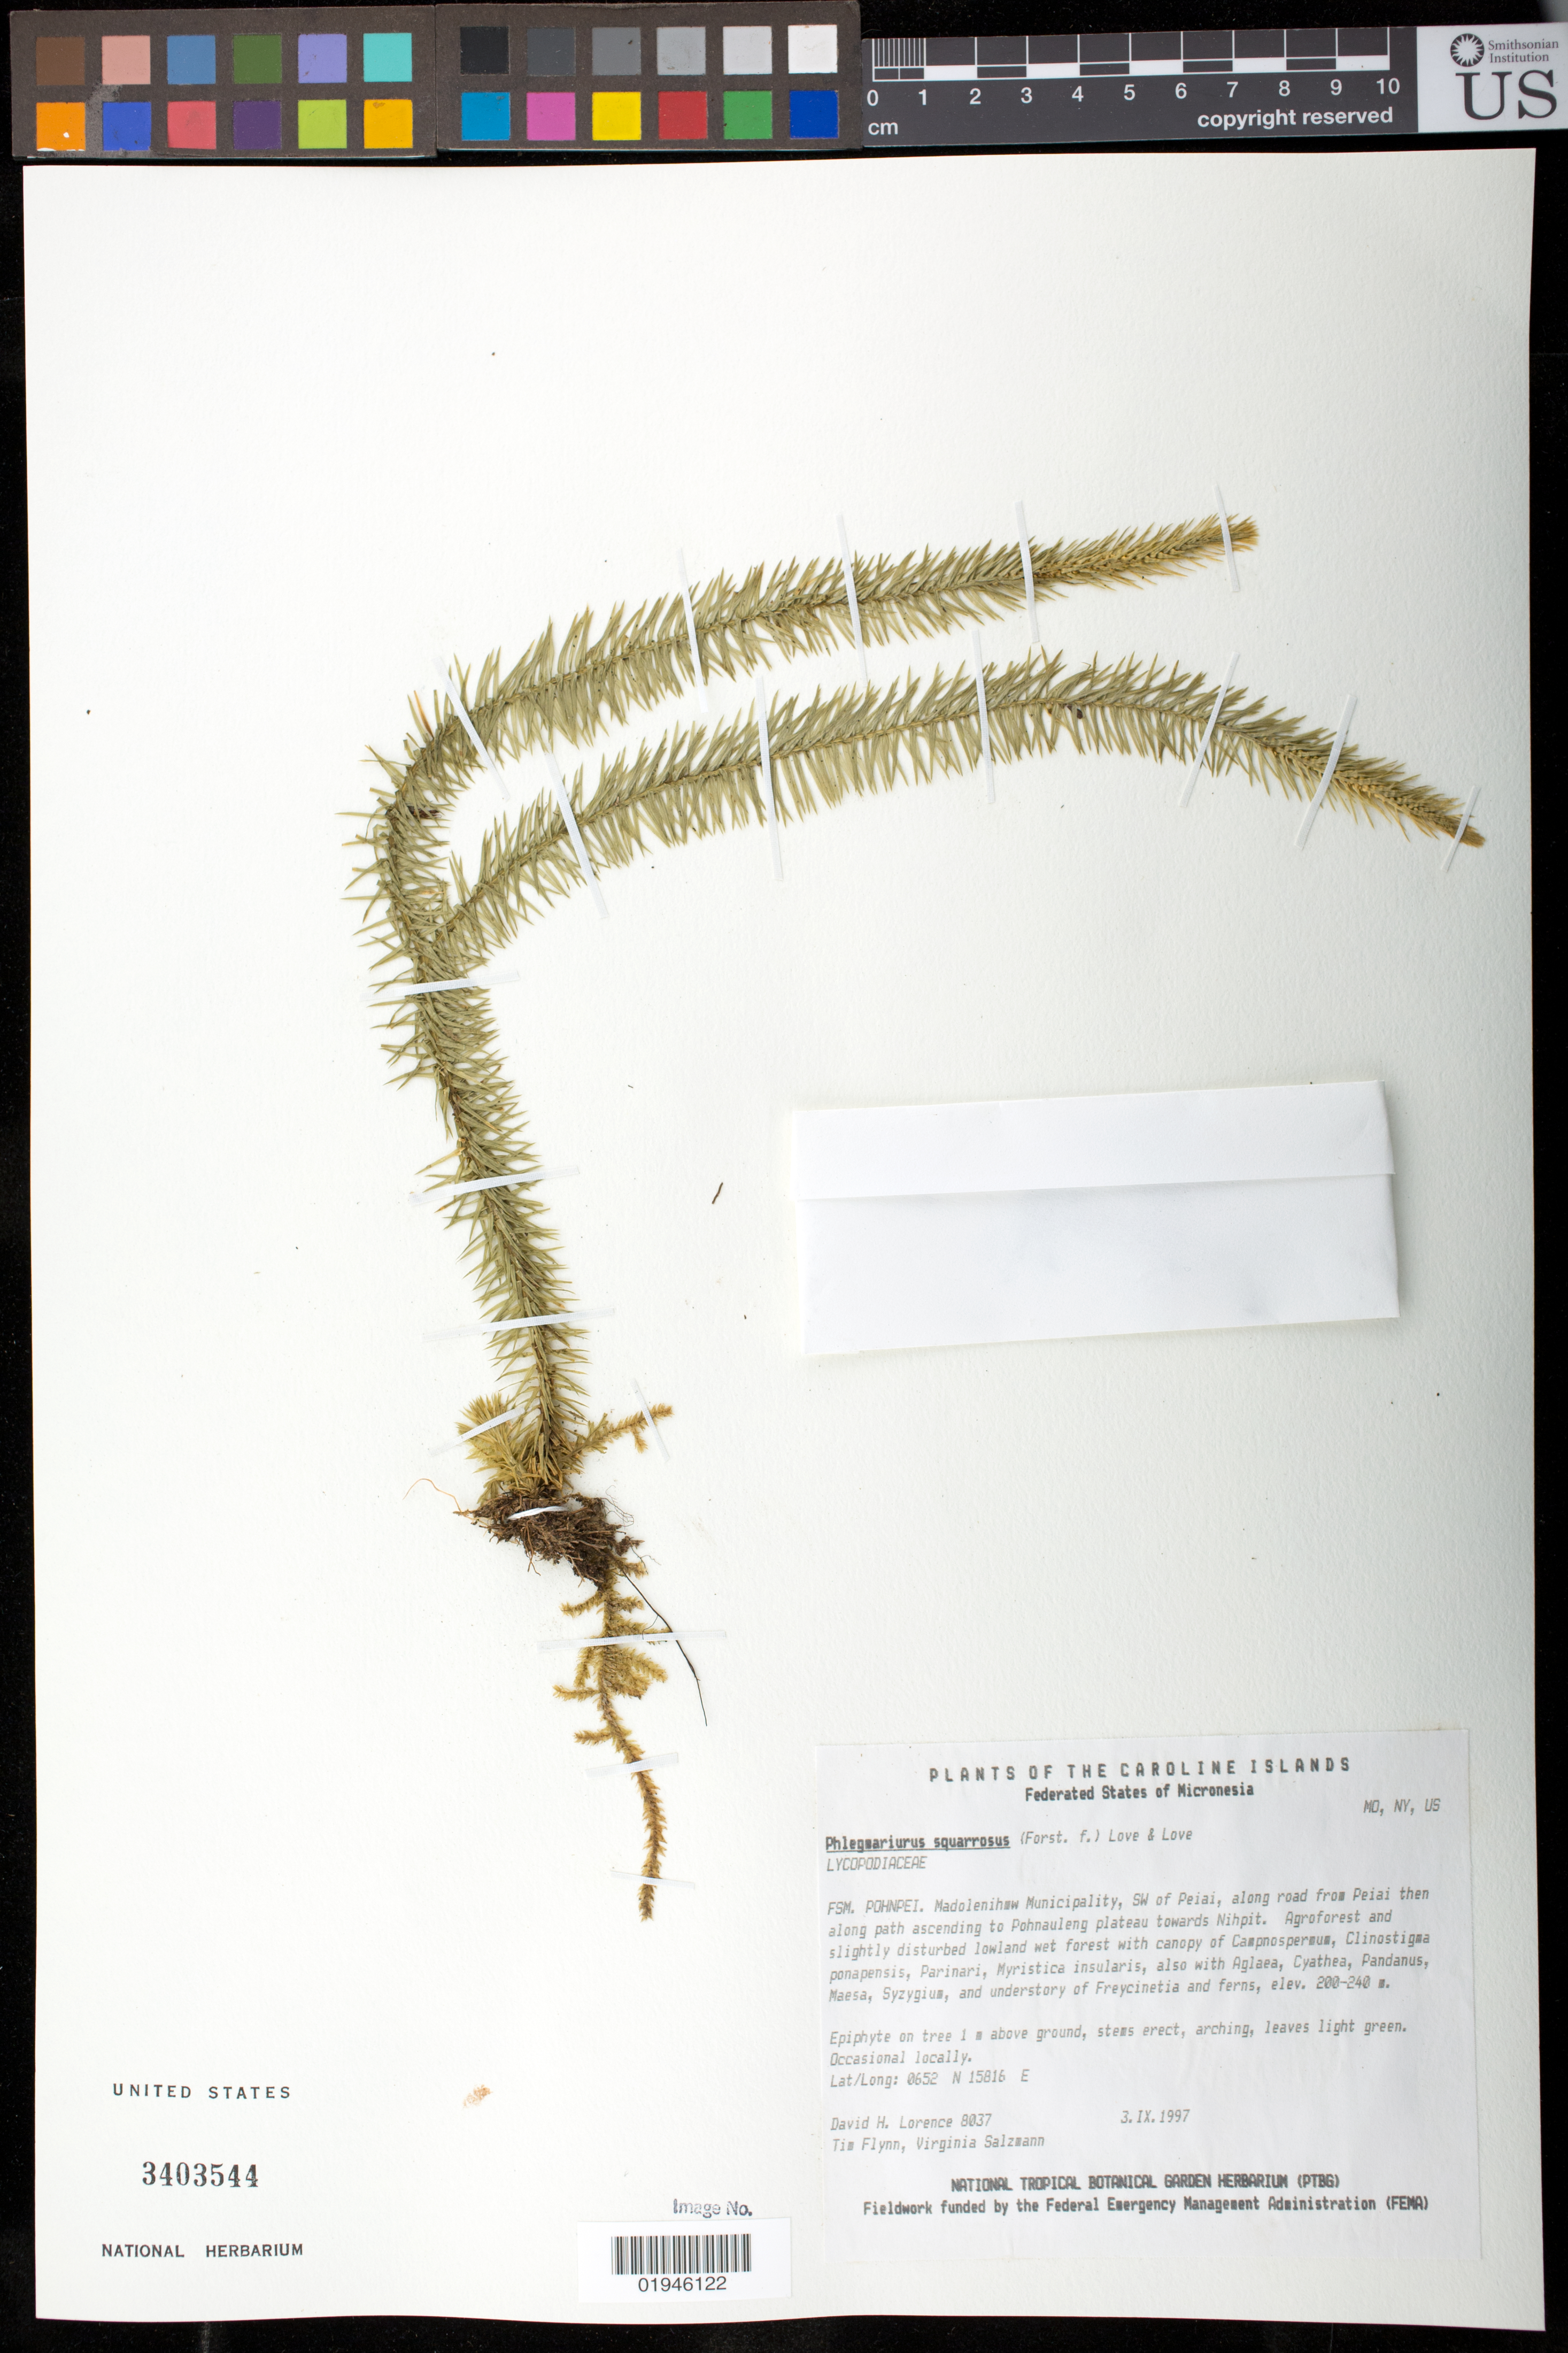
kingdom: Plantae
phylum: Tracheophyta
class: Lycopodiopsida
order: Lycopodiales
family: Lycopodiaceae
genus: Phlegmariurus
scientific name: Phlegmariurus squarrosus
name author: (G. Forst.) Á. Löve & D. Löve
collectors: D. Lorence, T. Flynn & V. Salzmann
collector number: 8037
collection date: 1997-09-03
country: Micronesia, Federated States of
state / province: Pohnpei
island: Pohnpei [Ponape]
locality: Madolenihmw Municipality, SW of Peiai, along road from Peiai then along path ascending to Pohnauleng plateau towards Nihpit.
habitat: Agroforest and disturbed lowland wet forest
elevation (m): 200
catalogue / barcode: US 3403544